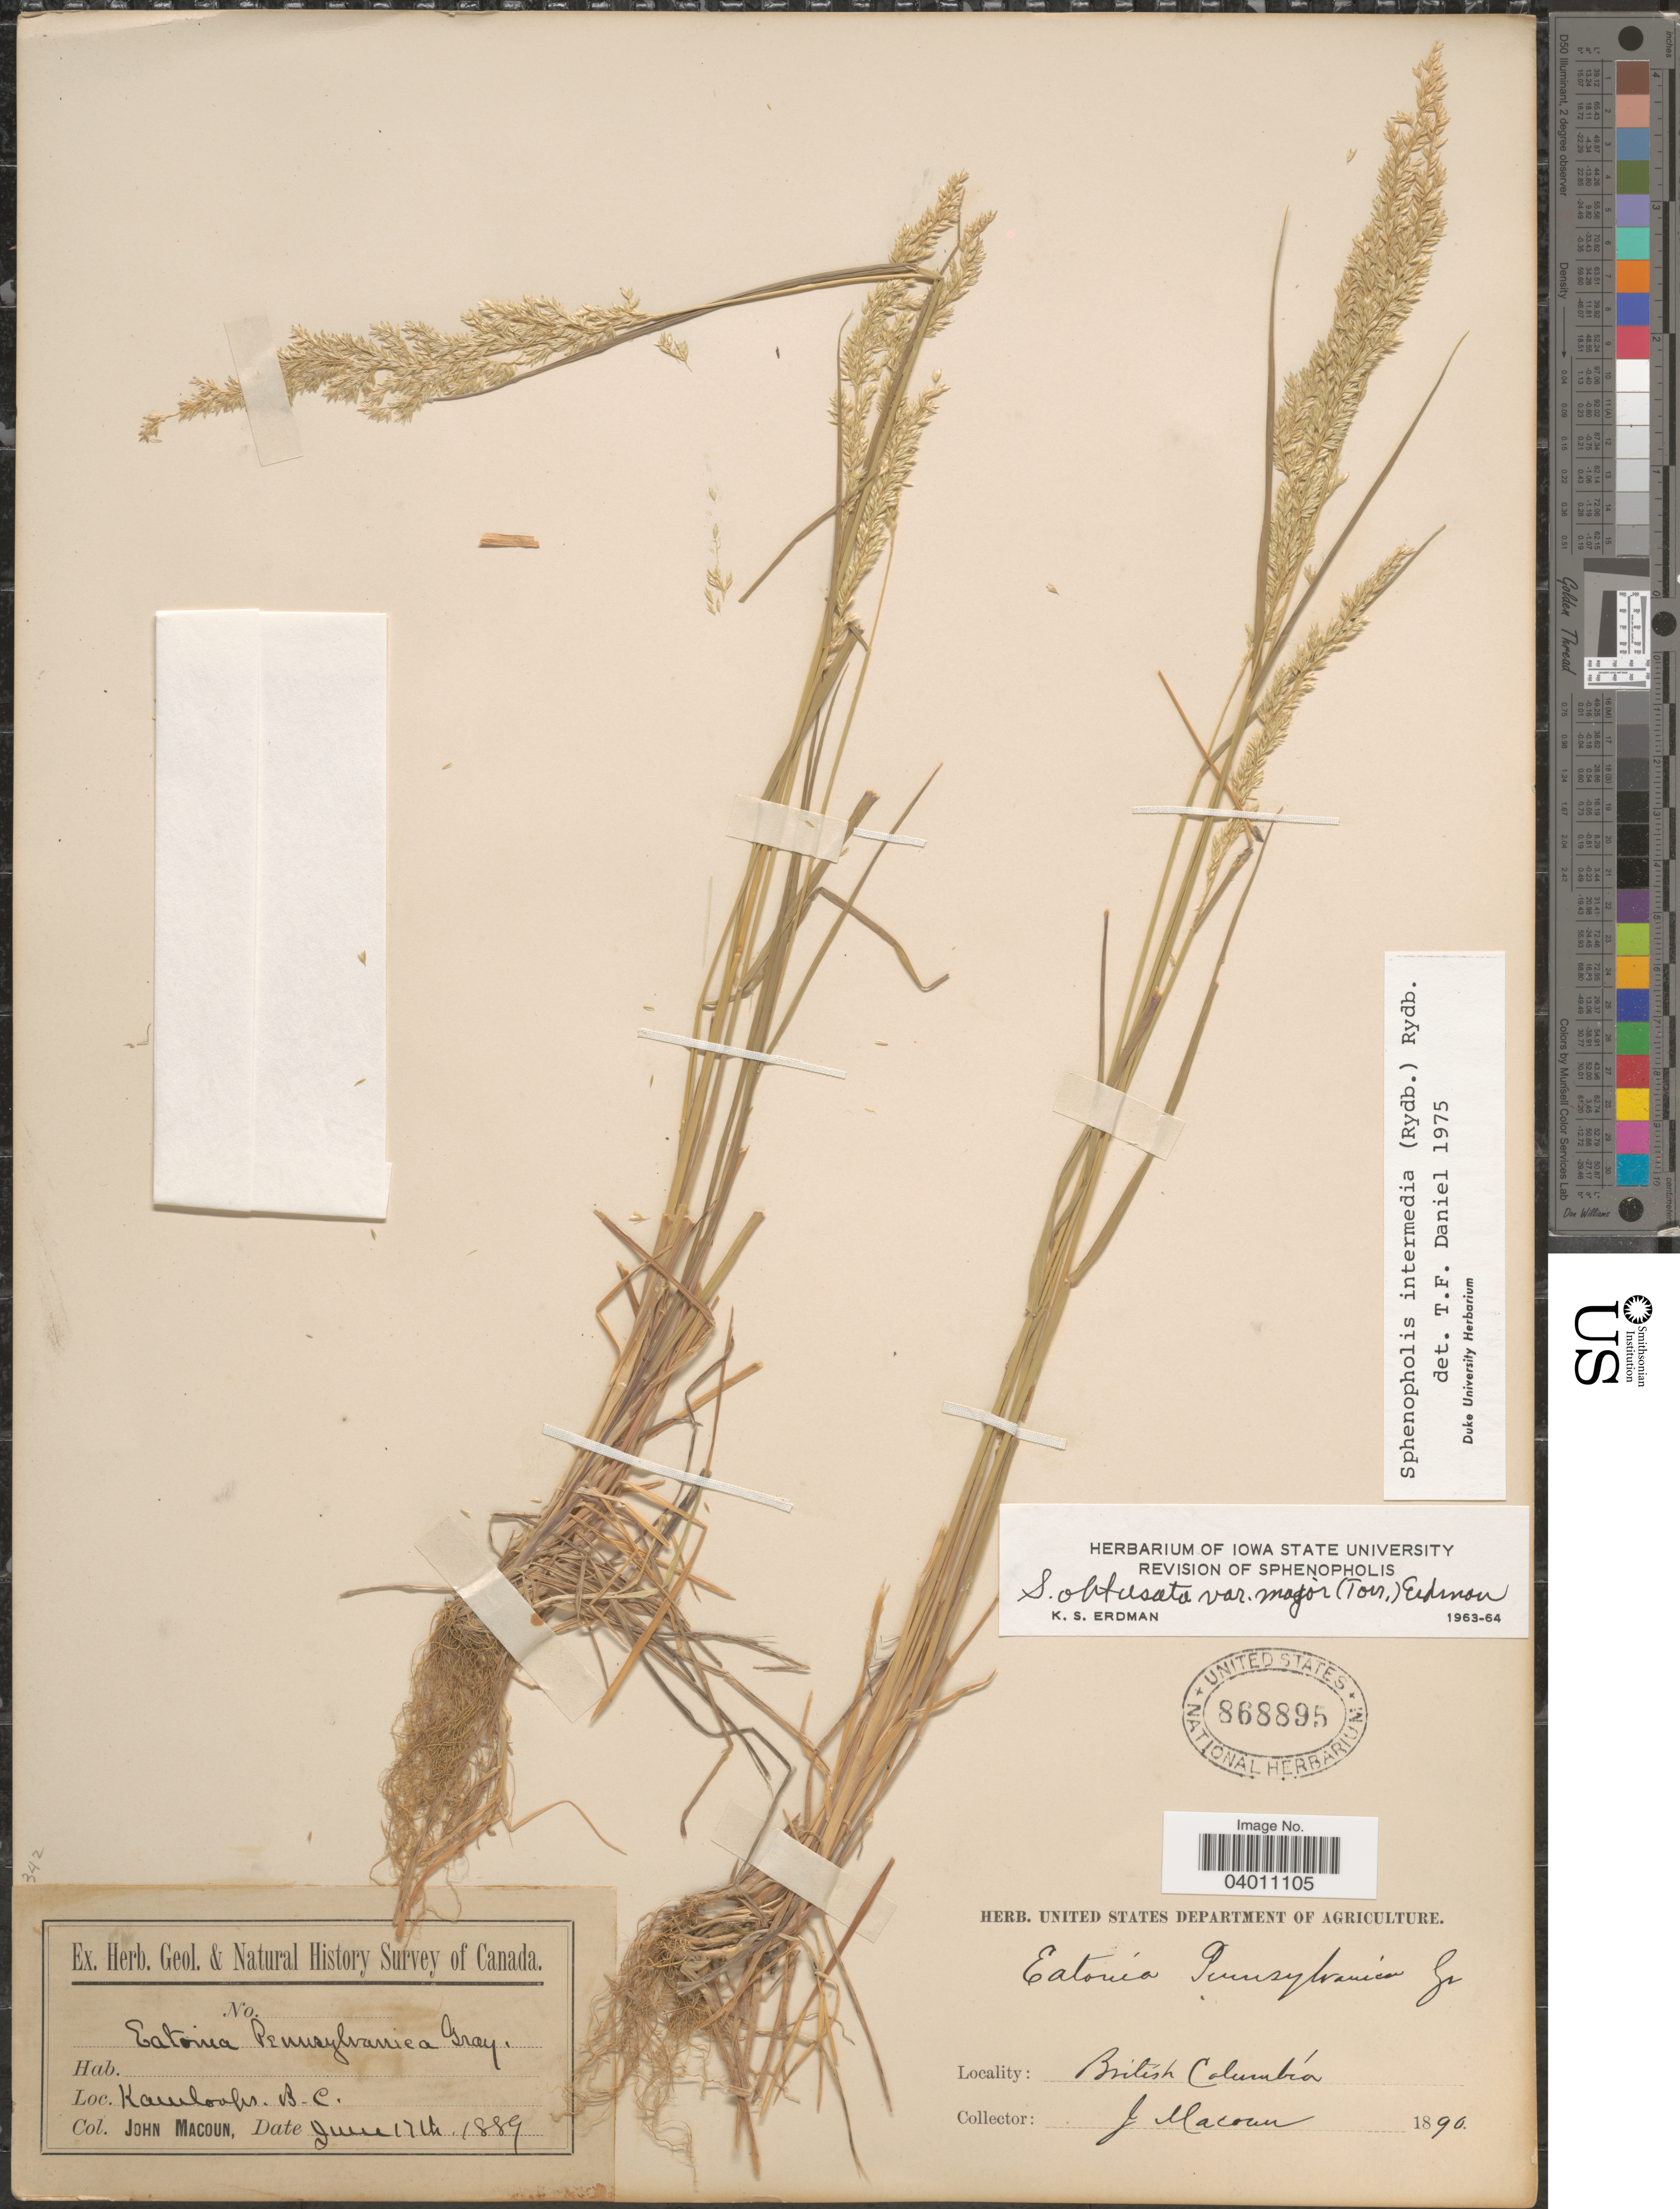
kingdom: Plantae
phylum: Tracheophyta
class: Liliopsida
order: Poales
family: Poaceae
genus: Sphenopholis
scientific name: Sphenopholis intermedia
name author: (Rydb.) Rydb.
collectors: J. Macoun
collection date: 1889-06-17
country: Canada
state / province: British Columbia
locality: Kamloops.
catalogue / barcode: US 868895